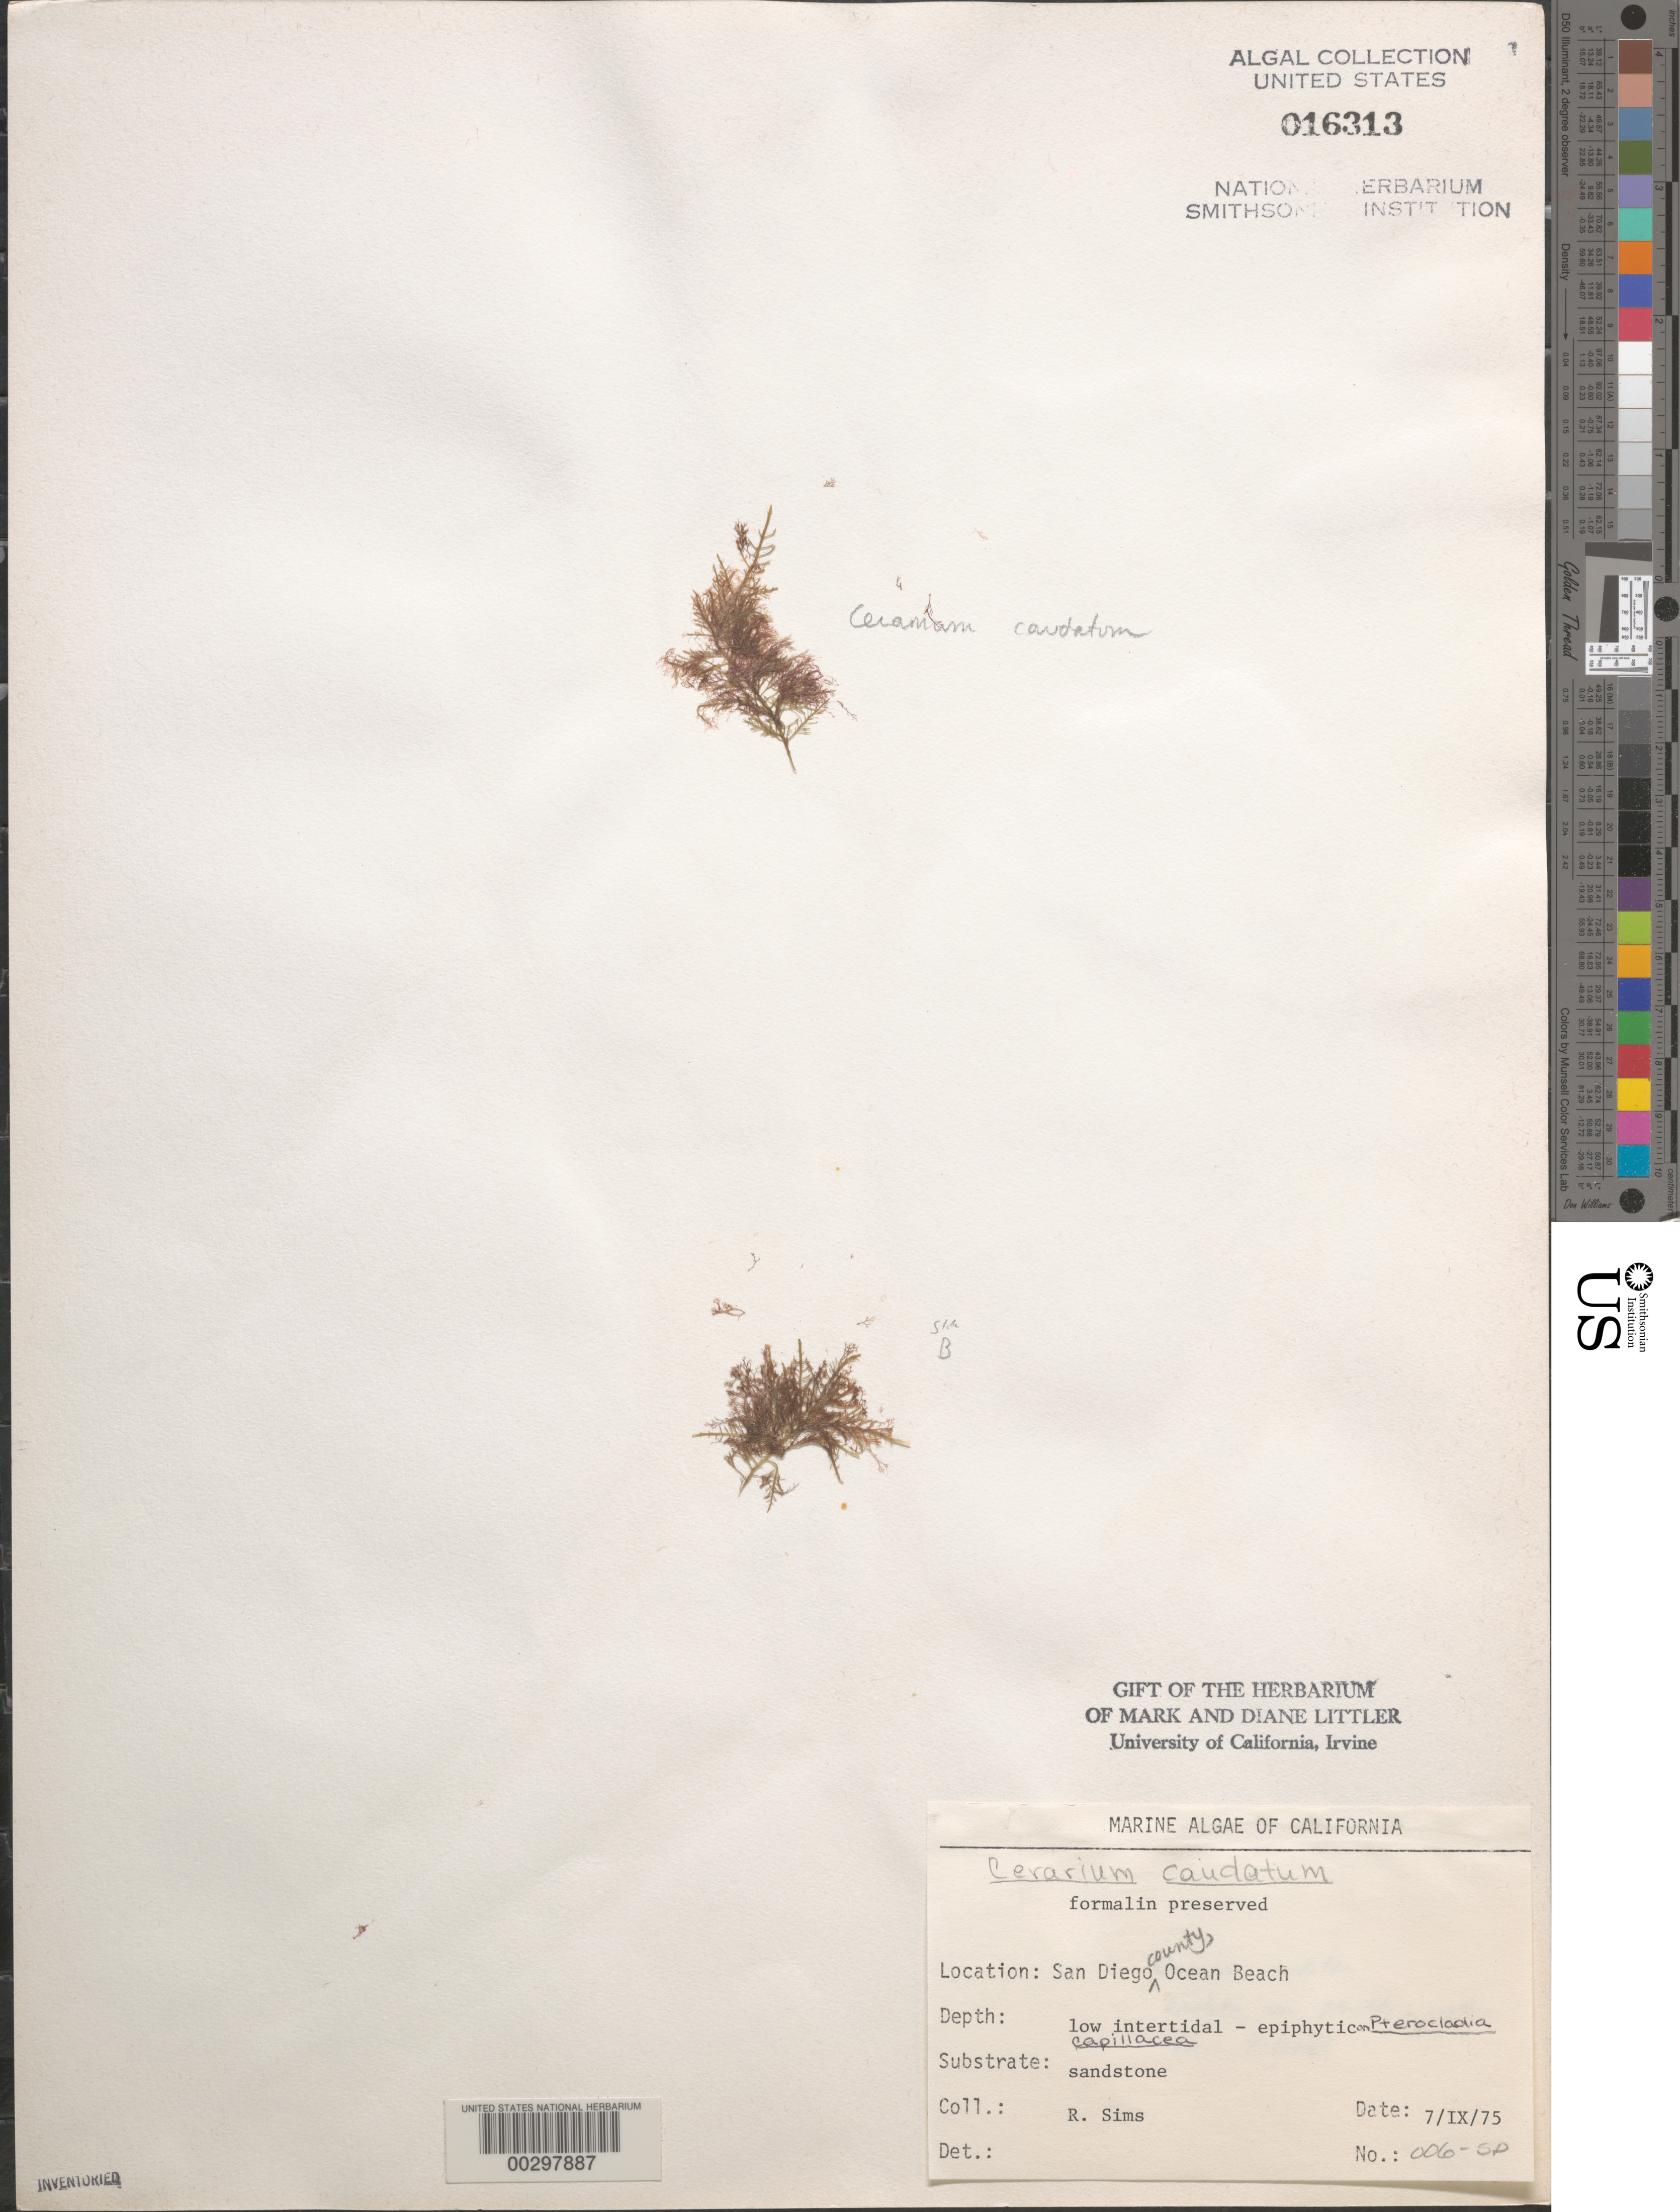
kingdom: Plantae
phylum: Rhodophyta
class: Florideophyceae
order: Ceramiales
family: Ceramiaceae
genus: Ceramium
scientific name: Ceramium caudatum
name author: Setchell & N.L. Gardner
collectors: R. H. Sims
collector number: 006-SD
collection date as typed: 07 Sep 1975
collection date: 1975-09-07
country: United States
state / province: California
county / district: San Diego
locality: Ocean Beach, end of Del Monte Street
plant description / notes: BLM-SOCALBIGHT Rocky Intertidal Survey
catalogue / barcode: US 16313